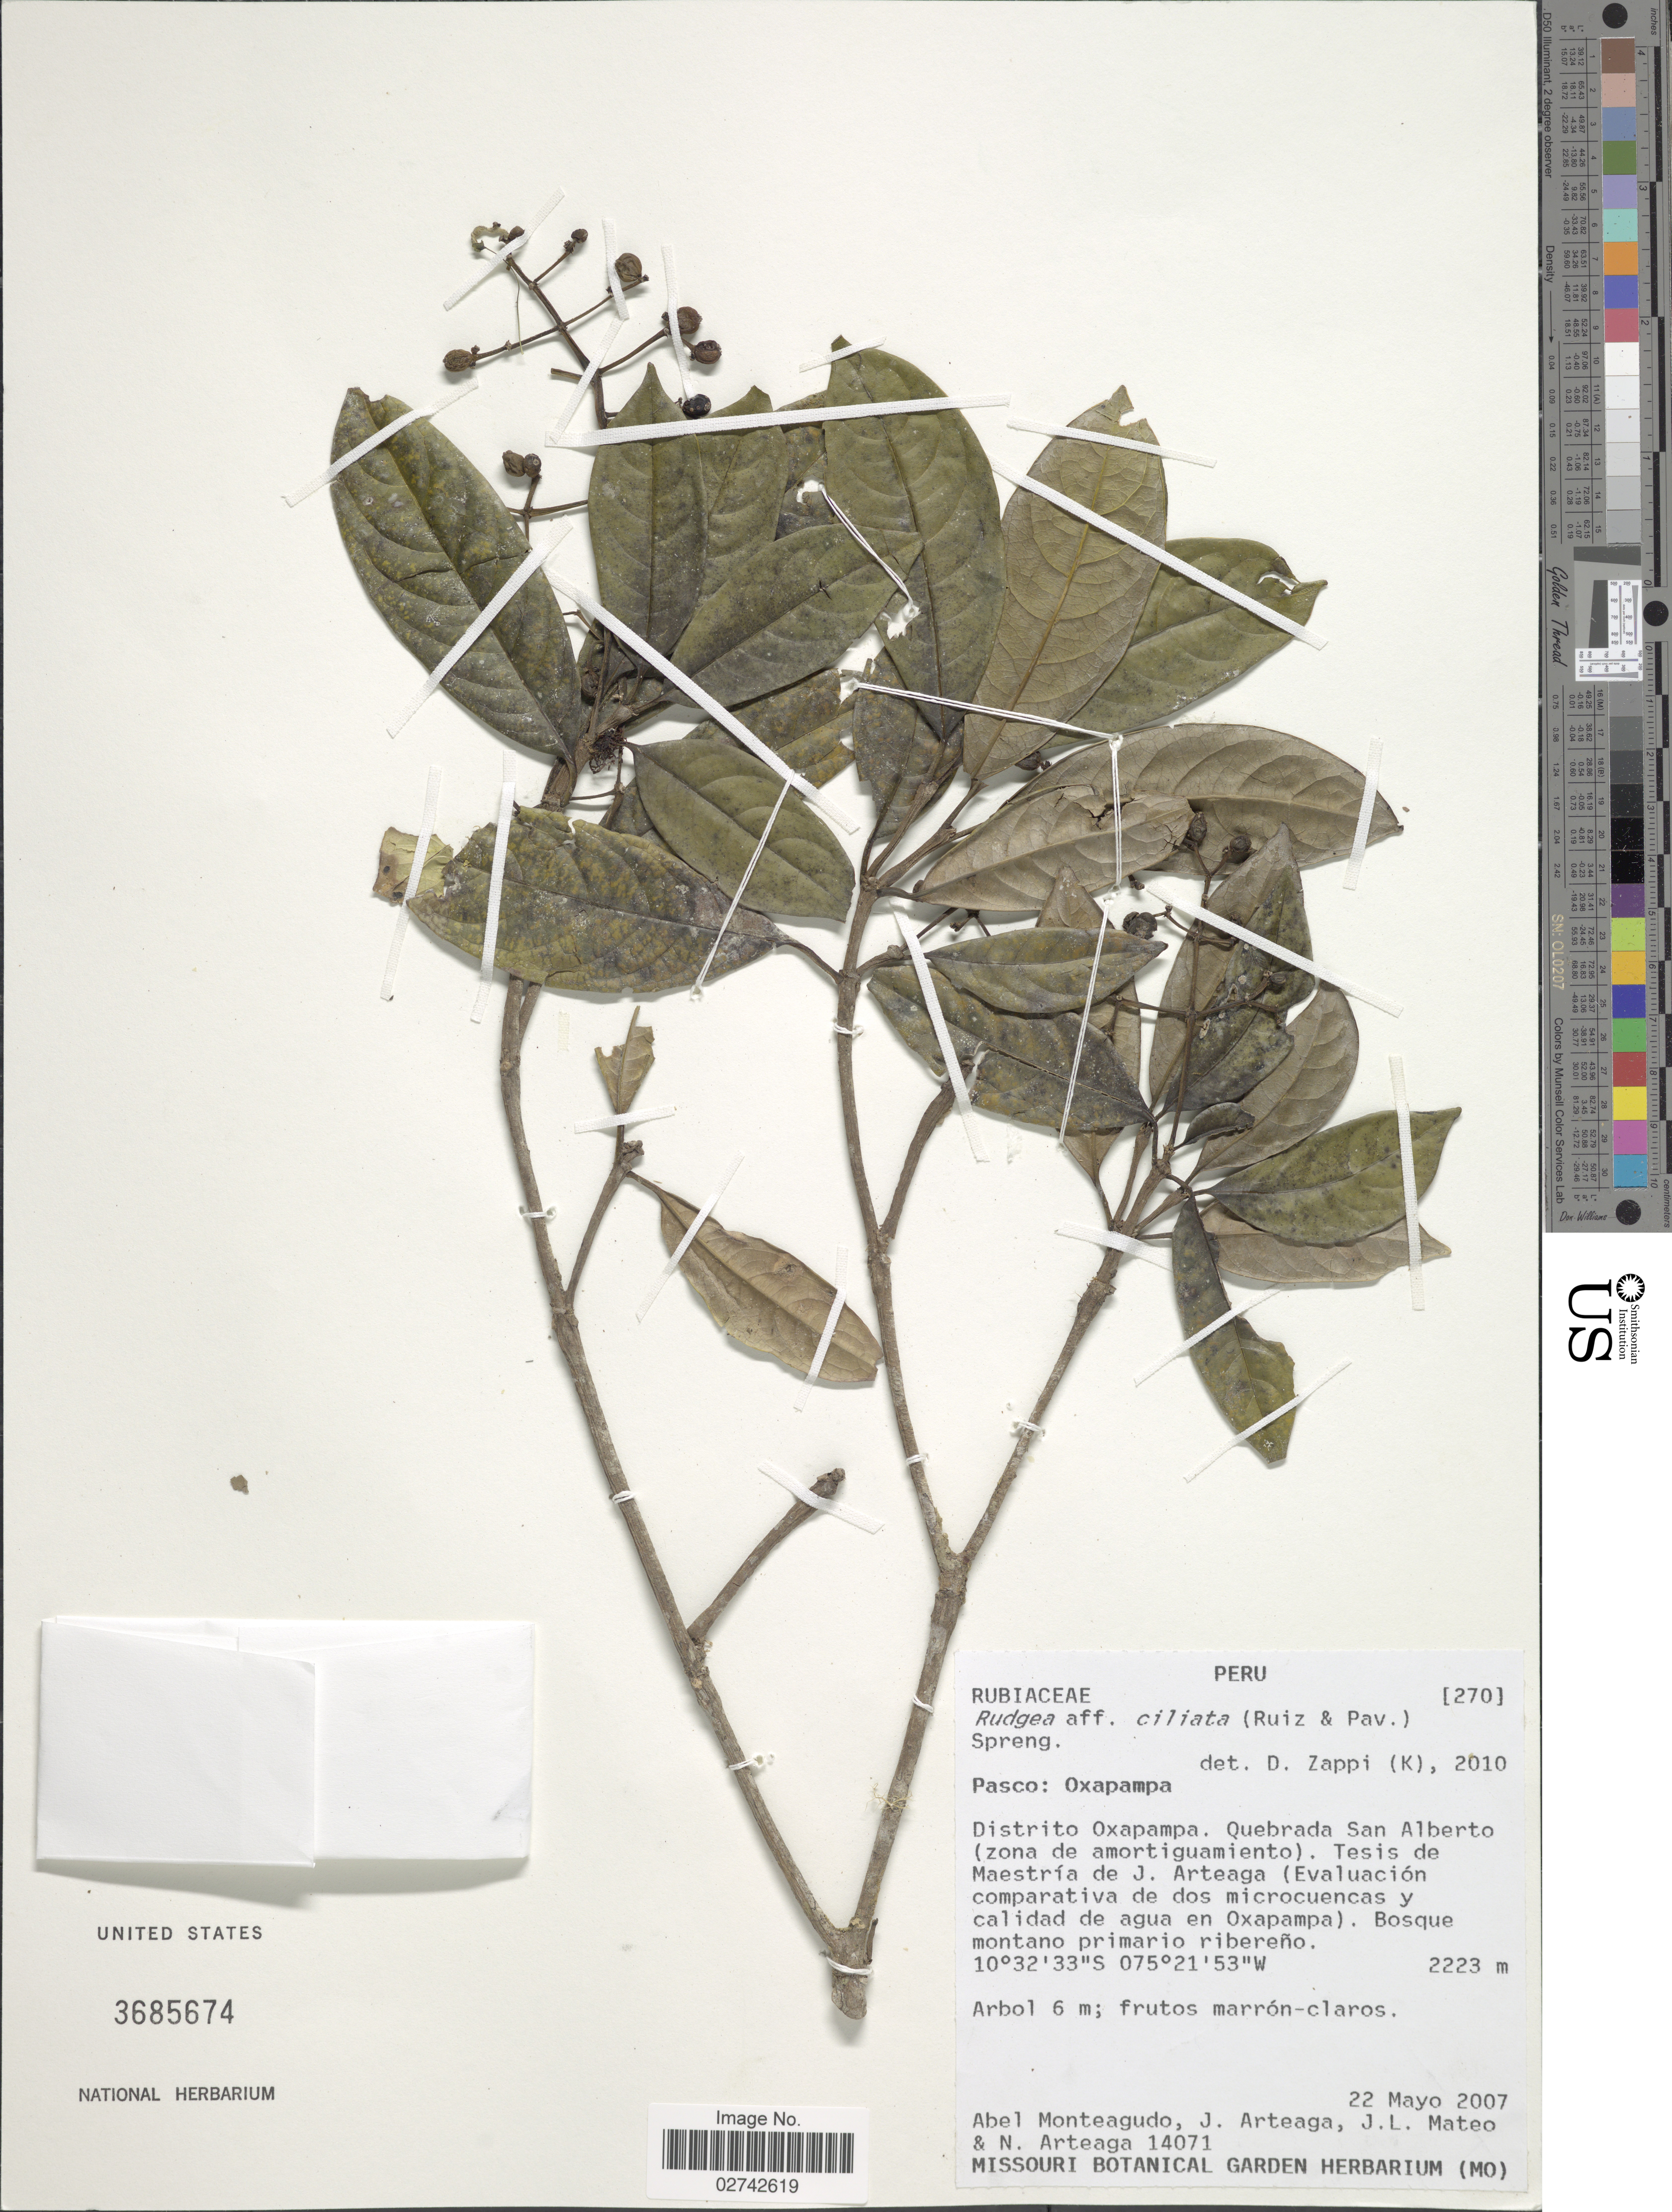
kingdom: Plantae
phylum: Tracheophyta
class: Magnoliopsida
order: Gentianales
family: Rubiaceae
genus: Rudgea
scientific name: Rudgea ciliata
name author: (Ruiz & Pav.) Spreng.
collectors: A. Monteagudo, J. Arteaga, J. Mateo & N. Arteaga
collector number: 14071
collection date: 2007-05-22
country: Peru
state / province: Pasco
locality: Pasco: Oxapampa, Distrito Oxapampa, Quebrada San Alberta (zona de amortiguamiento), Tesis de Maestria de J. Arteaga (Evaluacion comparativa de dos microcuencas y calidad de agua en Oxapampa)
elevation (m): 2223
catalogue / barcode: US 3685674